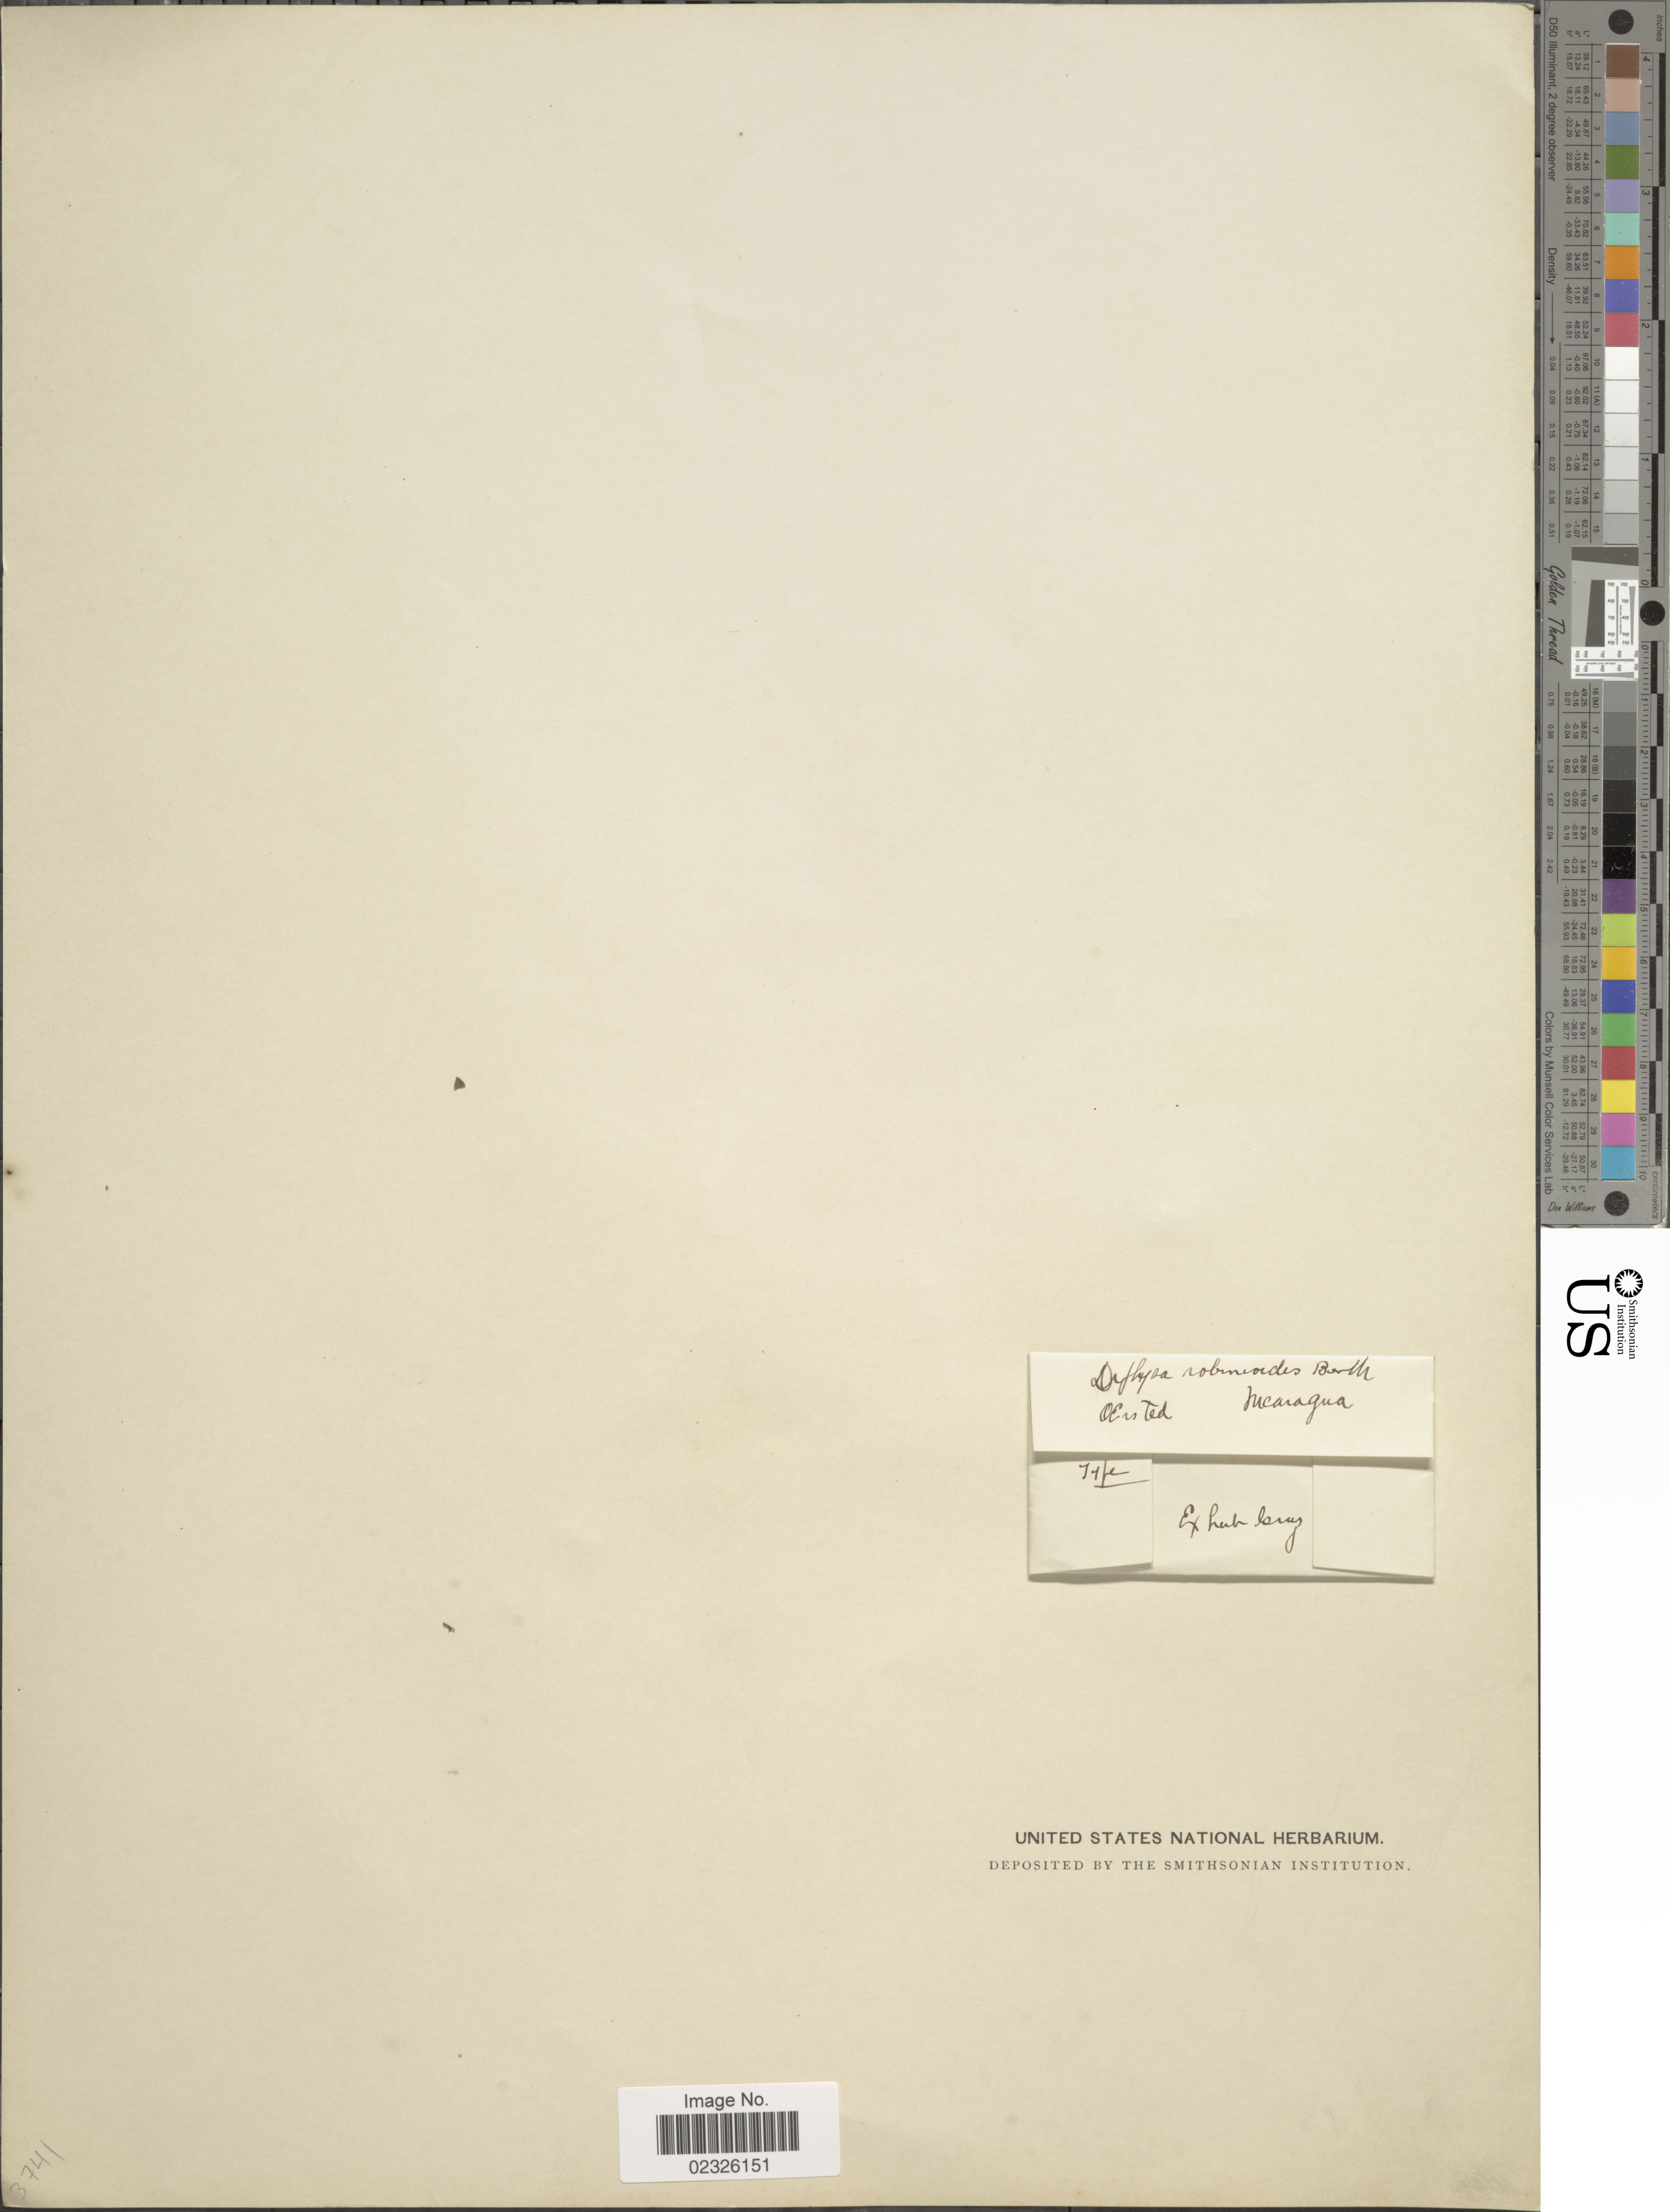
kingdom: Plantae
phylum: Tracheophyta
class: Magnoliopsida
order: Fabales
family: Fabaceae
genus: Diphysa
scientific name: Diphysa robinioides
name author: Benth.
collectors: Ex Herb. Cruz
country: Nicaragua